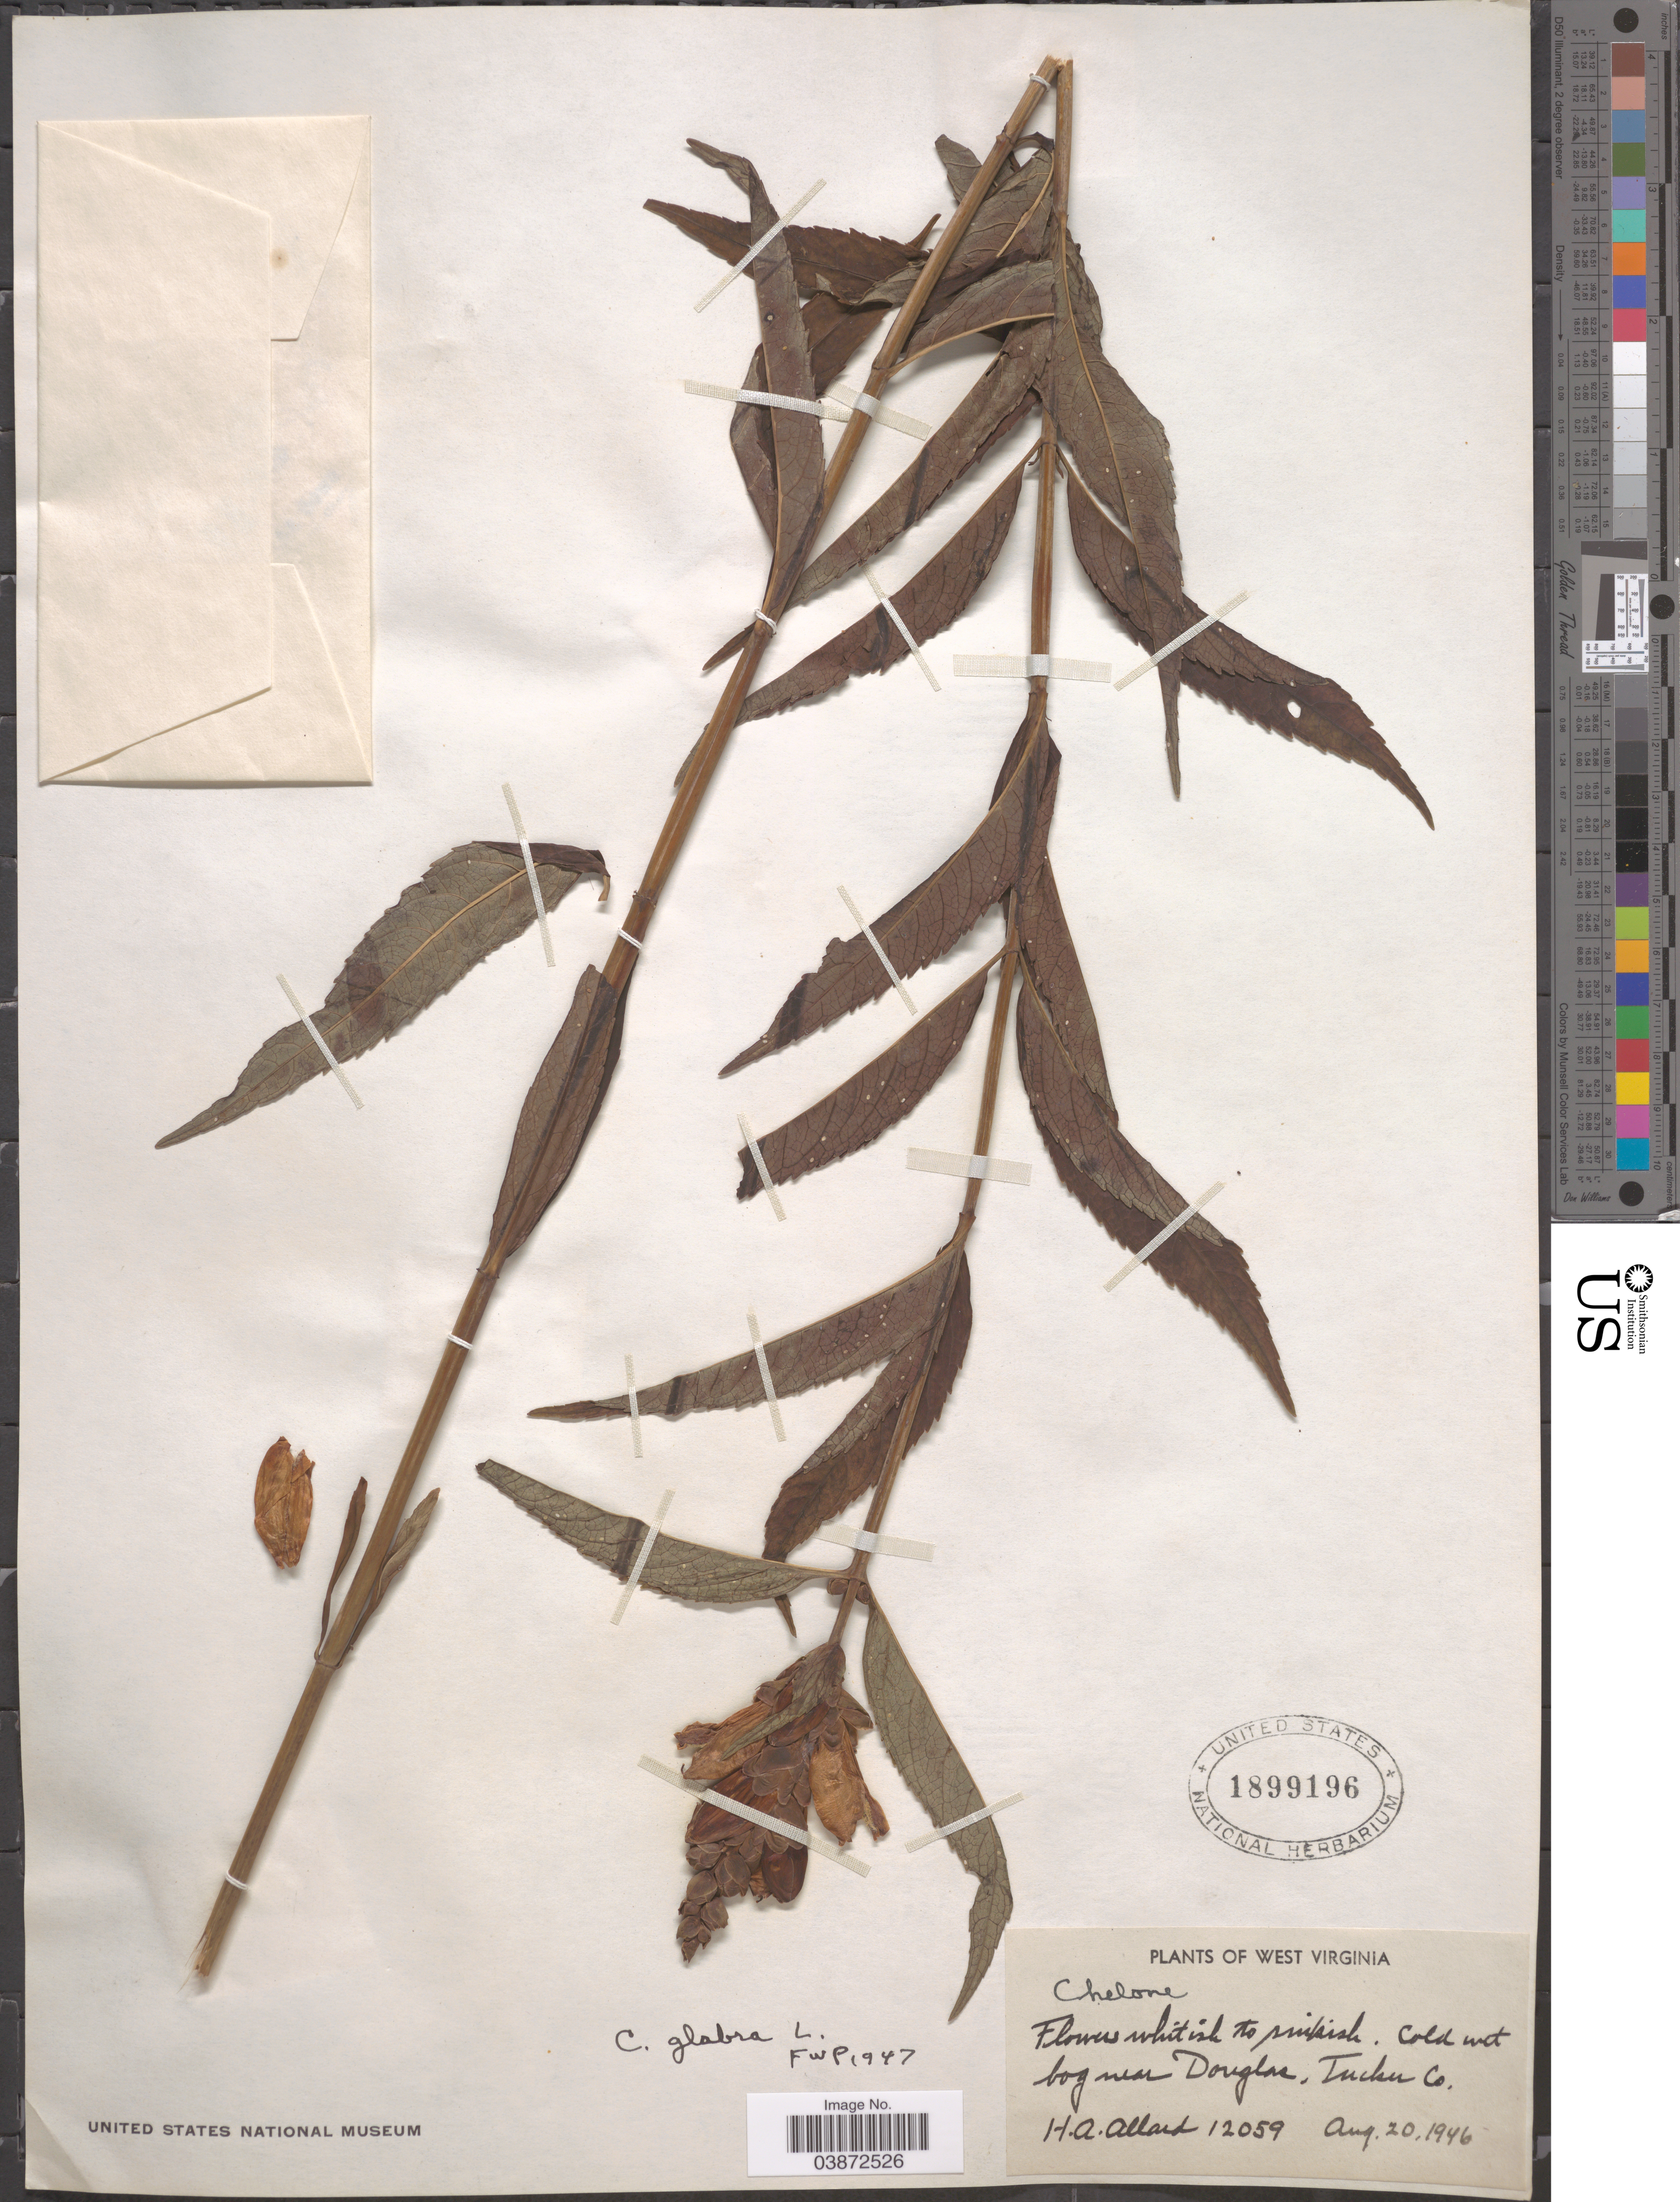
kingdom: Plantae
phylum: Tracheophyta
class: Magnoliopsida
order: Lamiales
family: Plantaginaceae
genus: Chelone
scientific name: Chelone glabra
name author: L.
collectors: H. A. Allard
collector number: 12059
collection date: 1946-08-20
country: United States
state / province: West Virginia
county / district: Tucker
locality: Bog near Douglas, Tucker Co.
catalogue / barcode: US 1899196